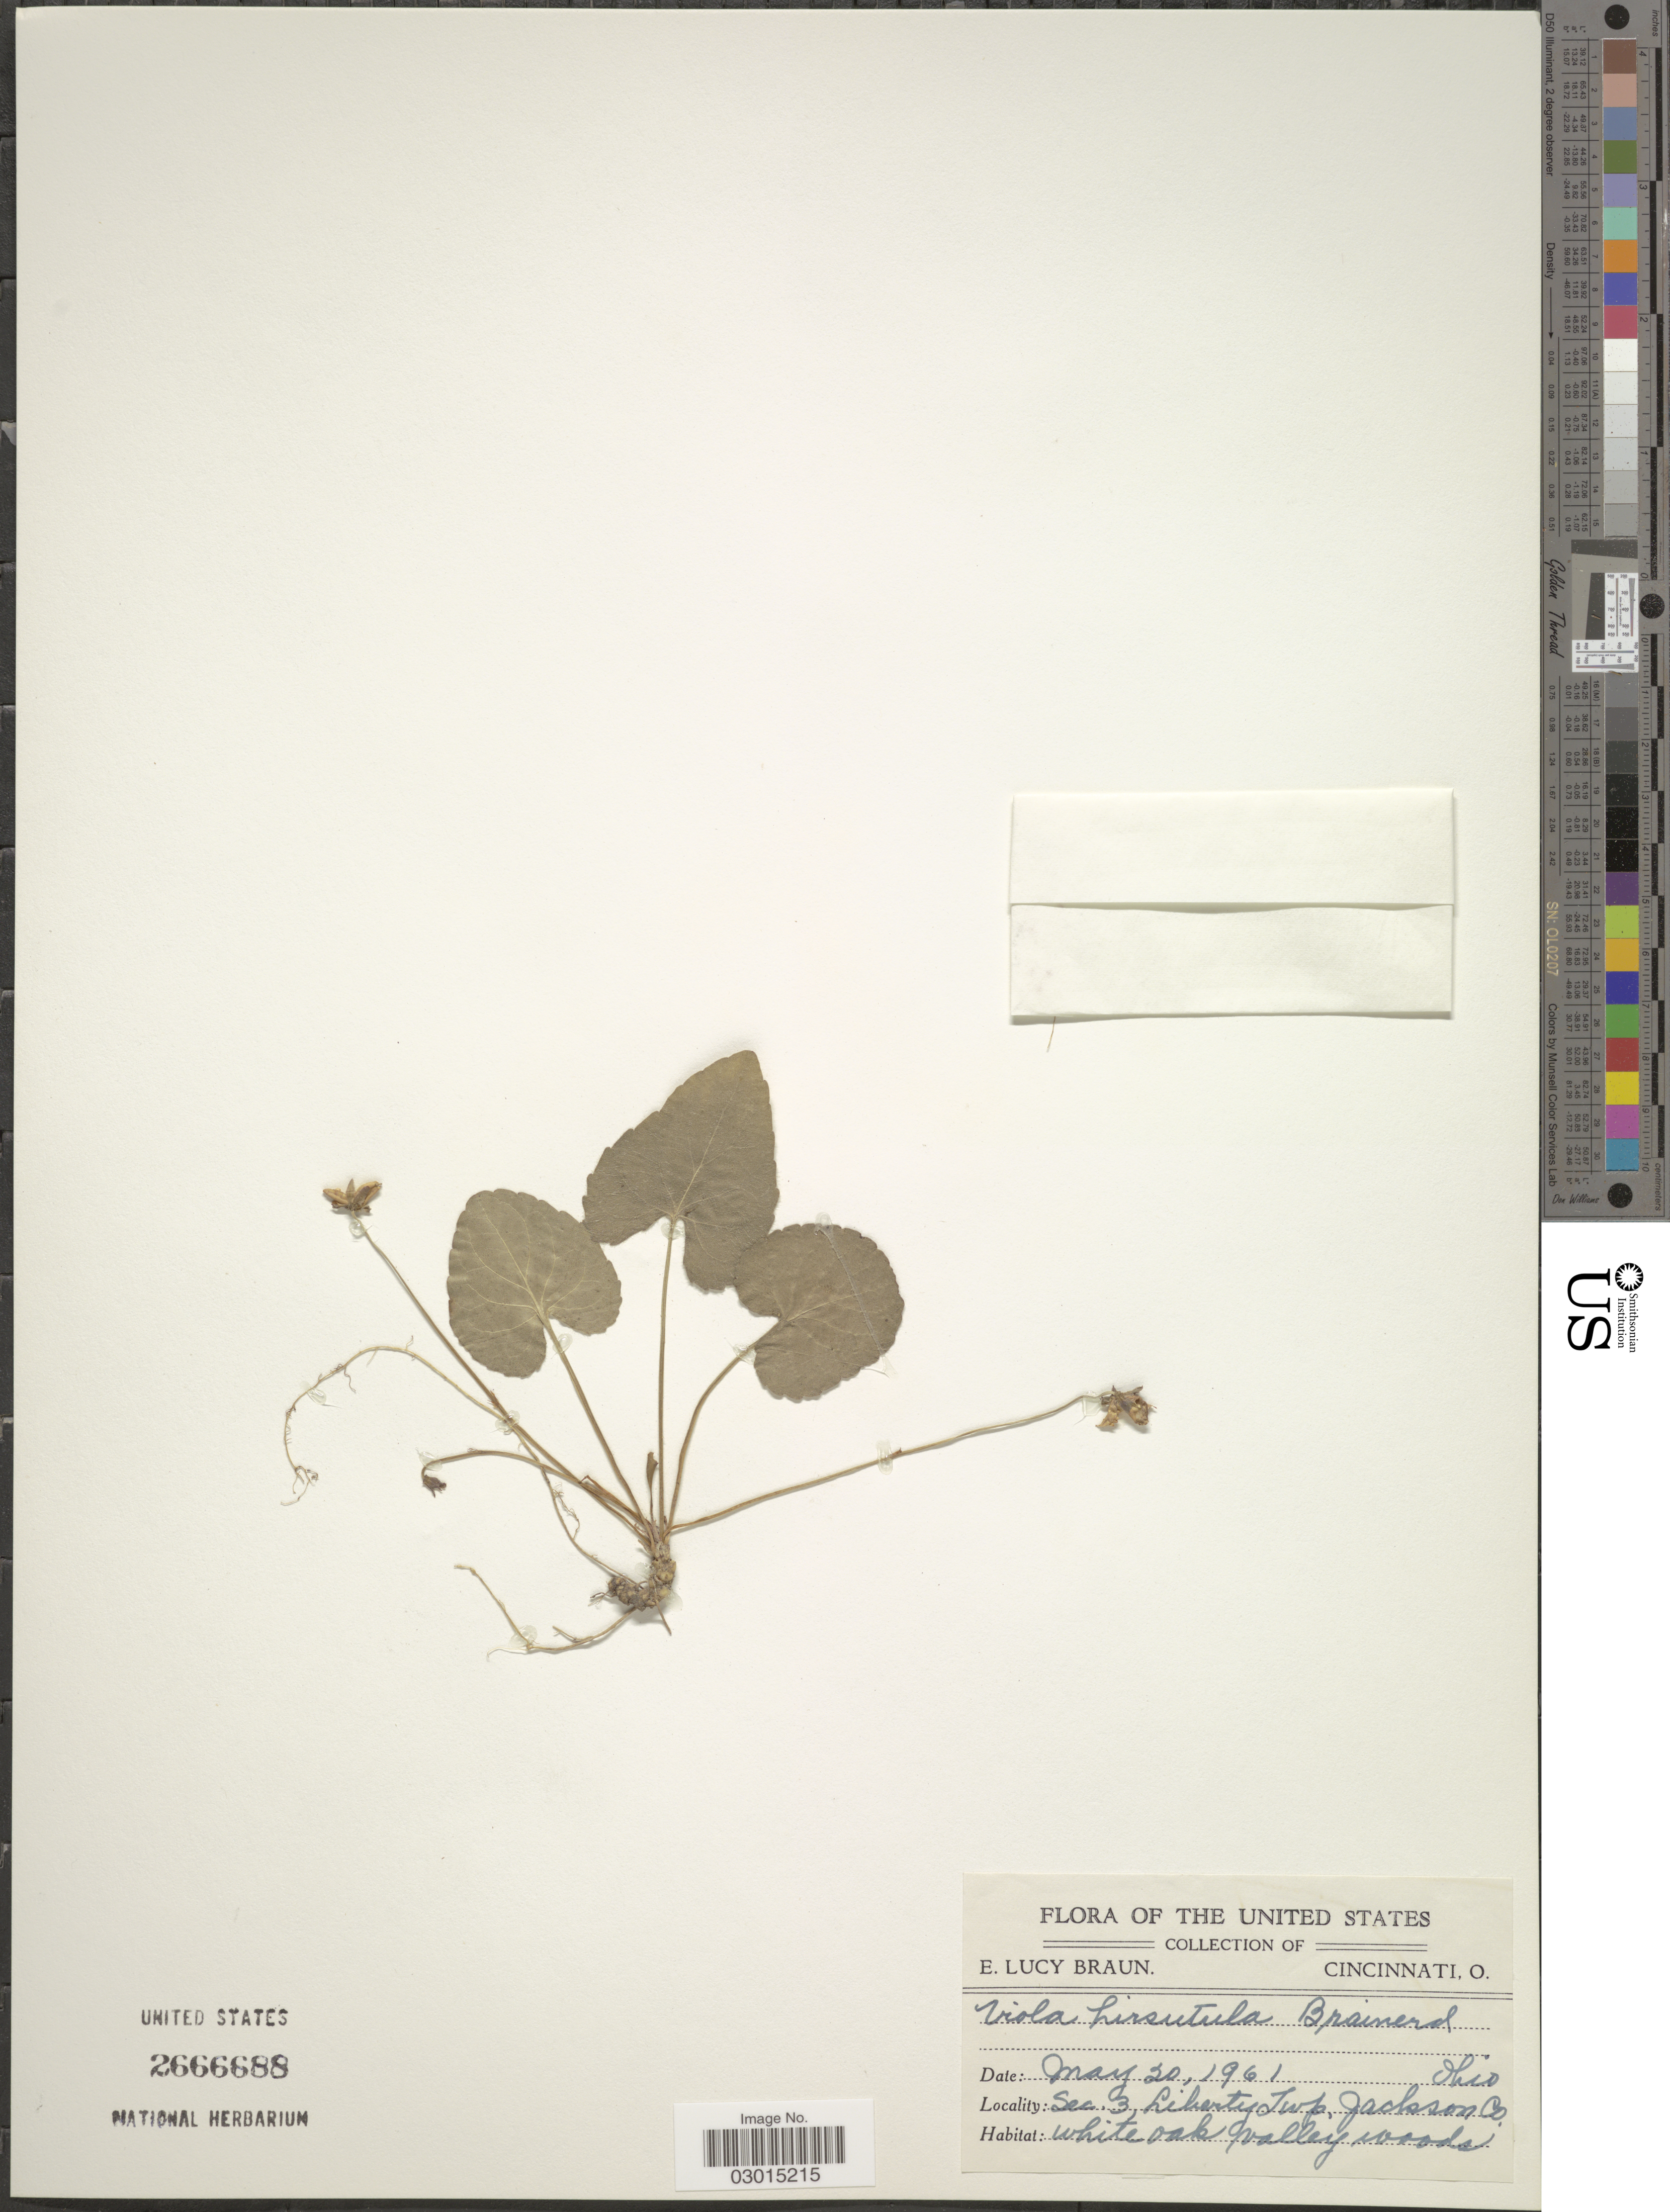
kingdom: Plantae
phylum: Tracheophyta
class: Magnoliopsida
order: Malpighiales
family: Violaceae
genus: Viola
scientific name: Viola hirsutula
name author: Brainerd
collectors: E. L. Braun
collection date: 1961-05-30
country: United States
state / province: Ohio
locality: Sec. 3, Liberty Twp. Jackson Co.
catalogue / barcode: US 2666688